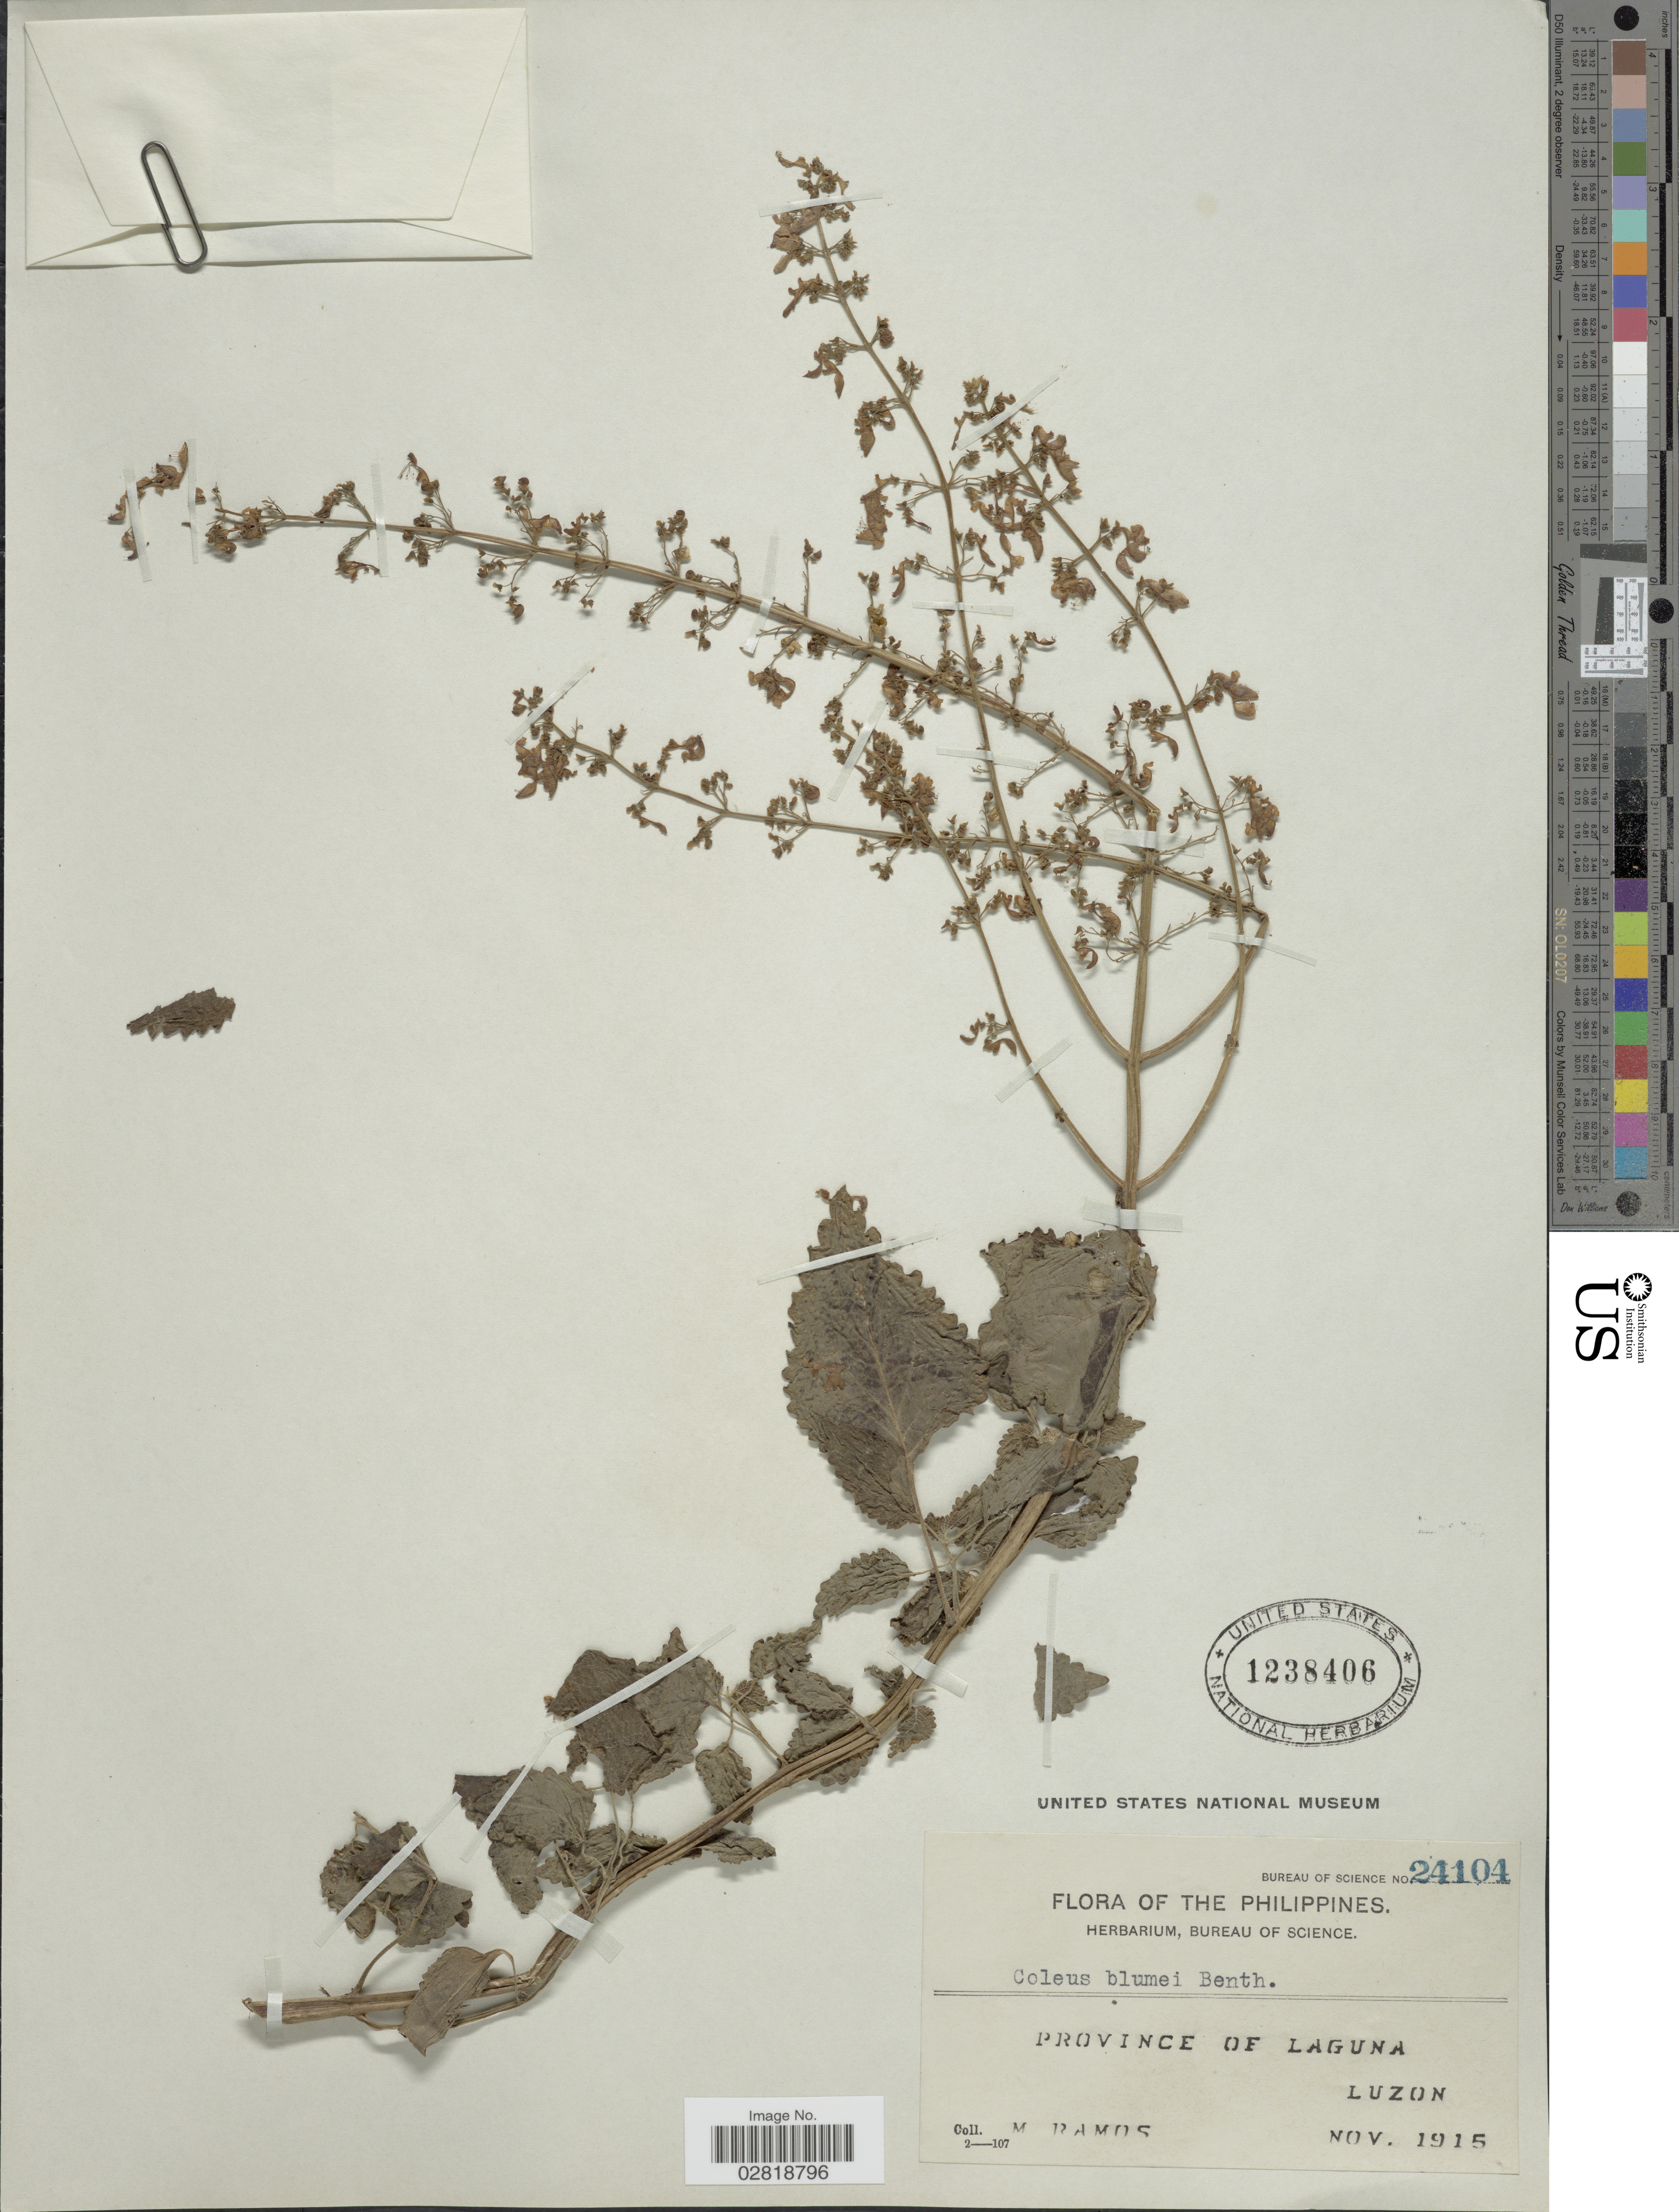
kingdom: Plantae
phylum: Tracheophyta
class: Magnoliopsida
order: Lamiales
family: Lamiaceae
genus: Plectranthus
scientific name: Plectranthus scutellarioides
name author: (L.) R. Br.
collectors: M. Ramos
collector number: Bureau of Science 24104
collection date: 1915-11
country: Philippines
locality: Province of Laguna. Luzon.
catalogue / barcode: US 1238406